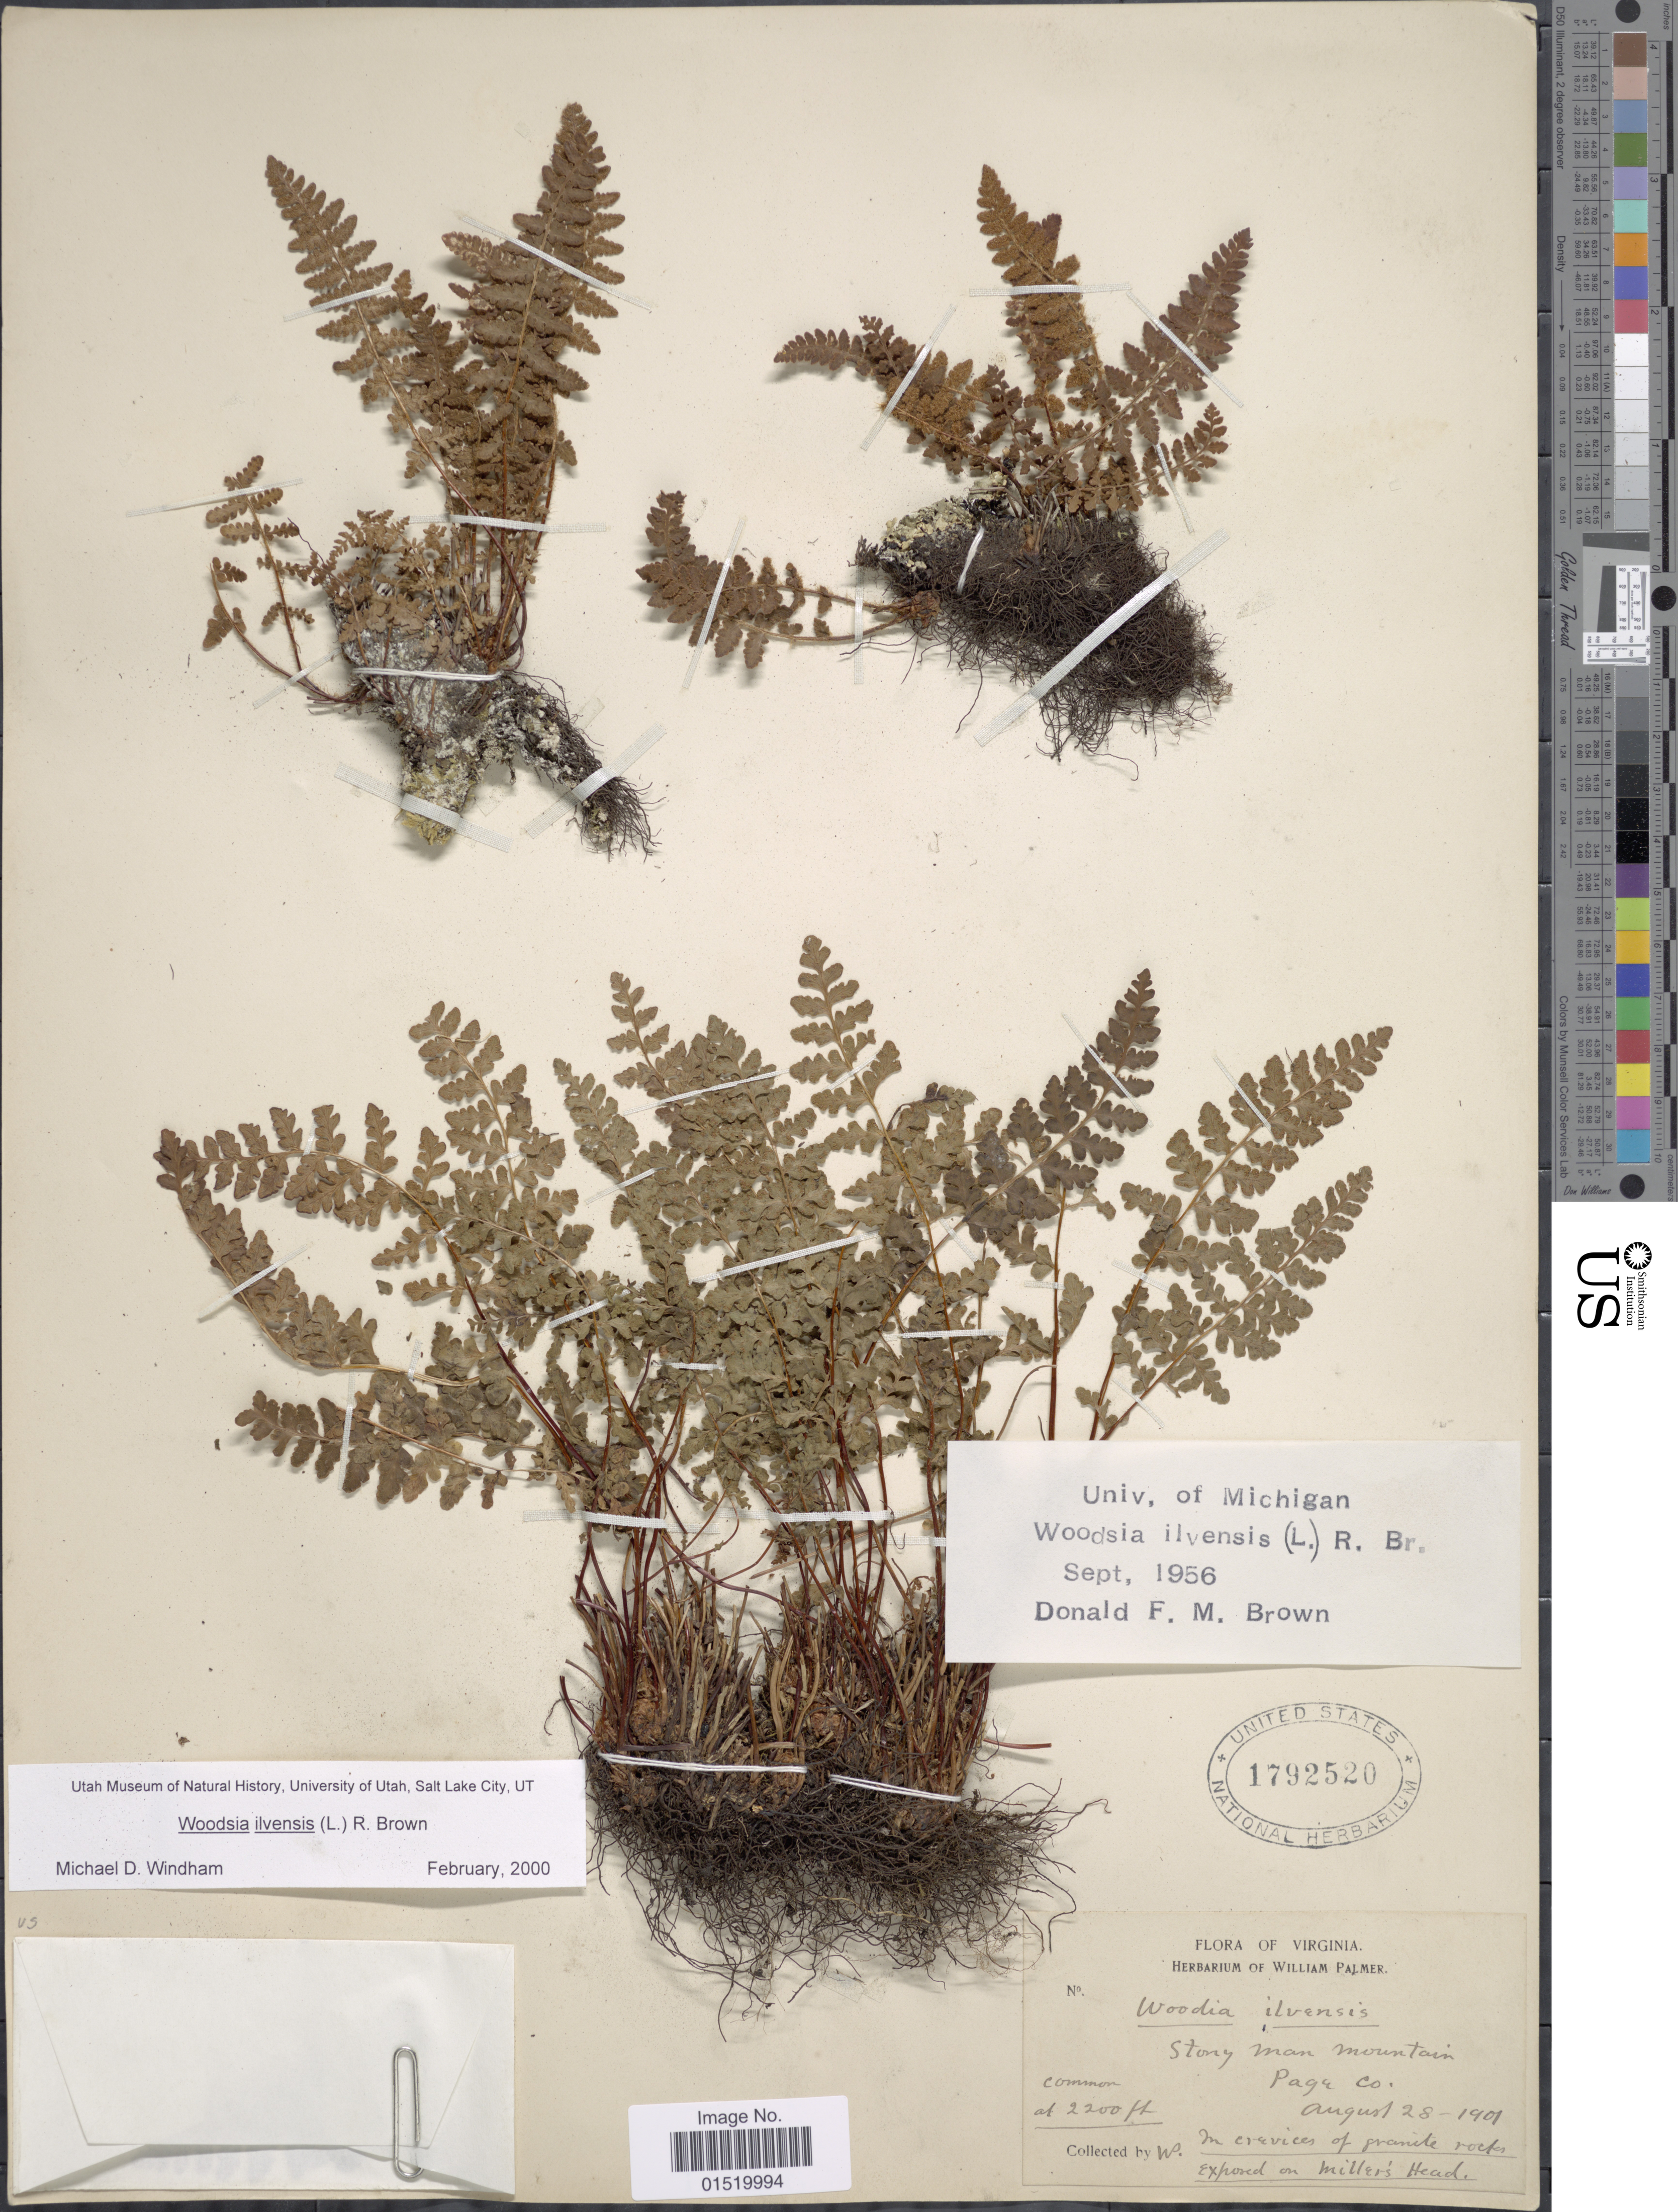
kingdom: Plantae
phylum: Tracheophyta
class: Polypodiopsida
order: Polypodiales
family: Woodsiaceae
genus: Woodsia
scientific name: Woodsia ilvensis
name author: (L.) R. Br.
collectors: W. Palmer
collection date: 1901-08-28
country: United States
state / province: Virginia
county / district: Page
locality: Stony man mountain Page Co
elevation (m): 671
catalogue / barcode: US 1792520